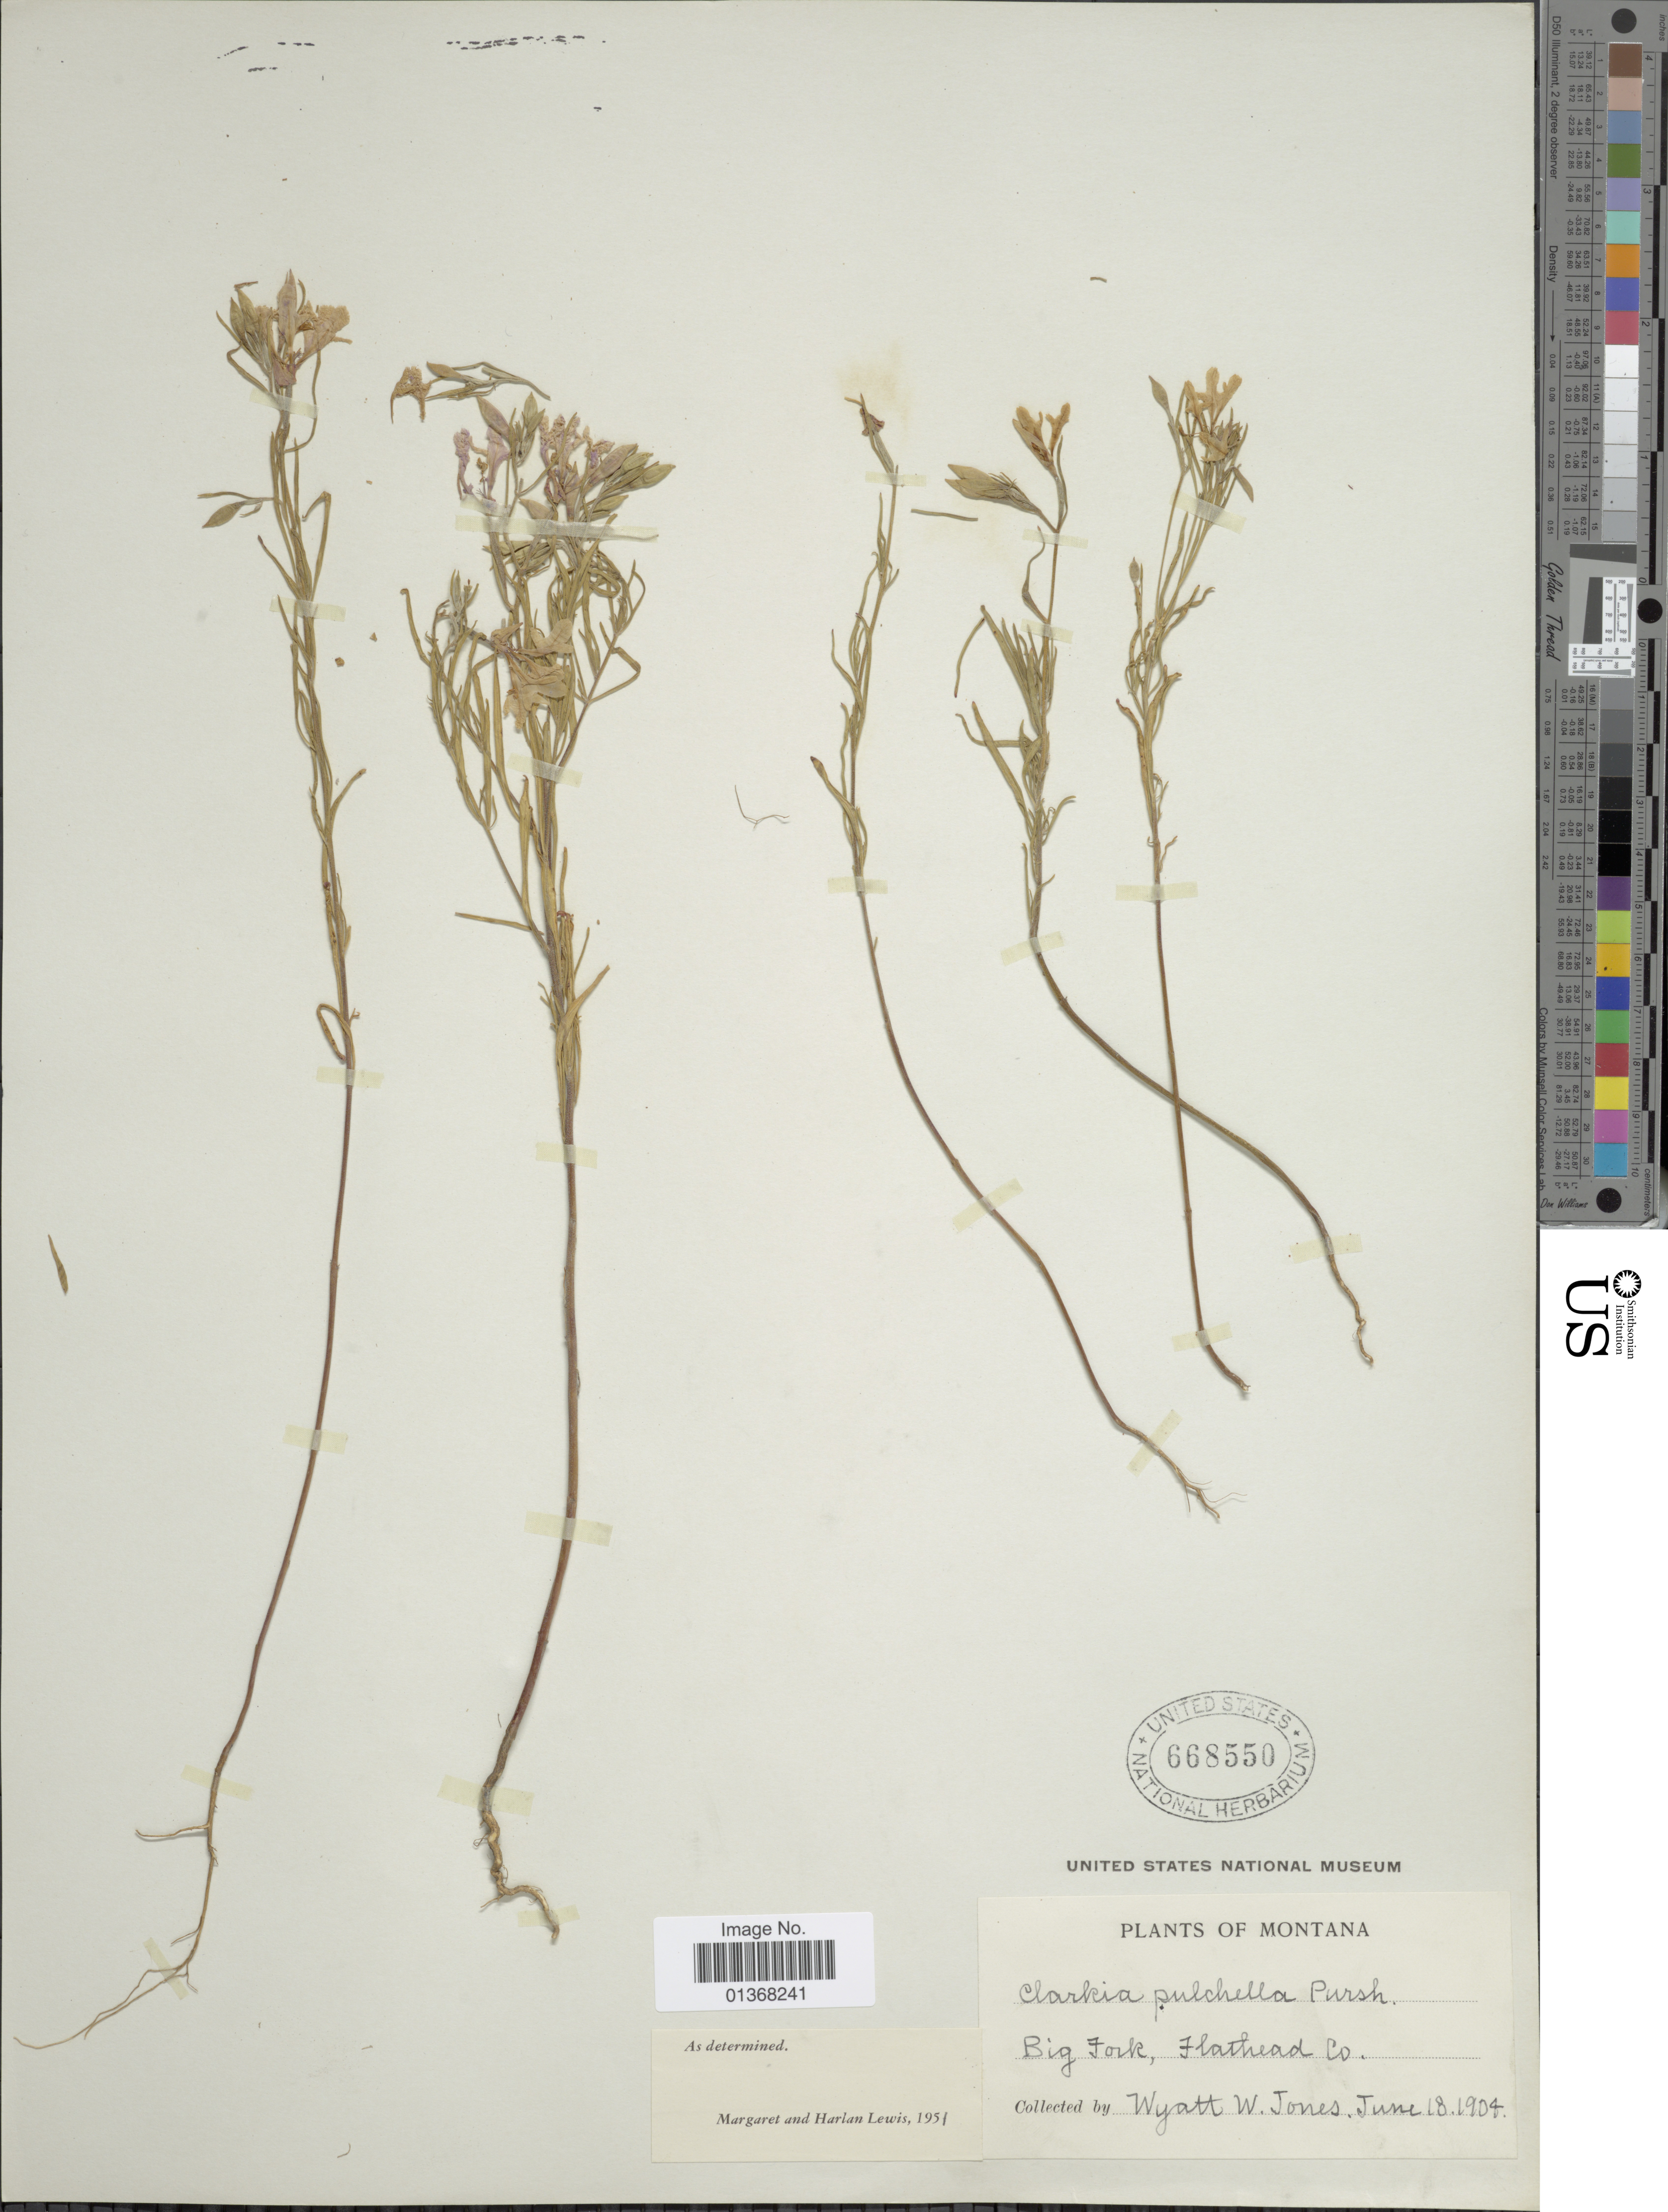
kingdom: Plantae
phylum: Tracheophyta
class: Magnoliopsida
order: Myrtales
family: Onagraceae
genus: Clarkia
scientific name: Clarkia pulchella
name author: Pursh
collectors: W. W. Jones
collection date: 1904-06-18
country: United States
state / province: Montana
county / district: Flathead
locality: Big Fork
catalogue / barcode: US 668550